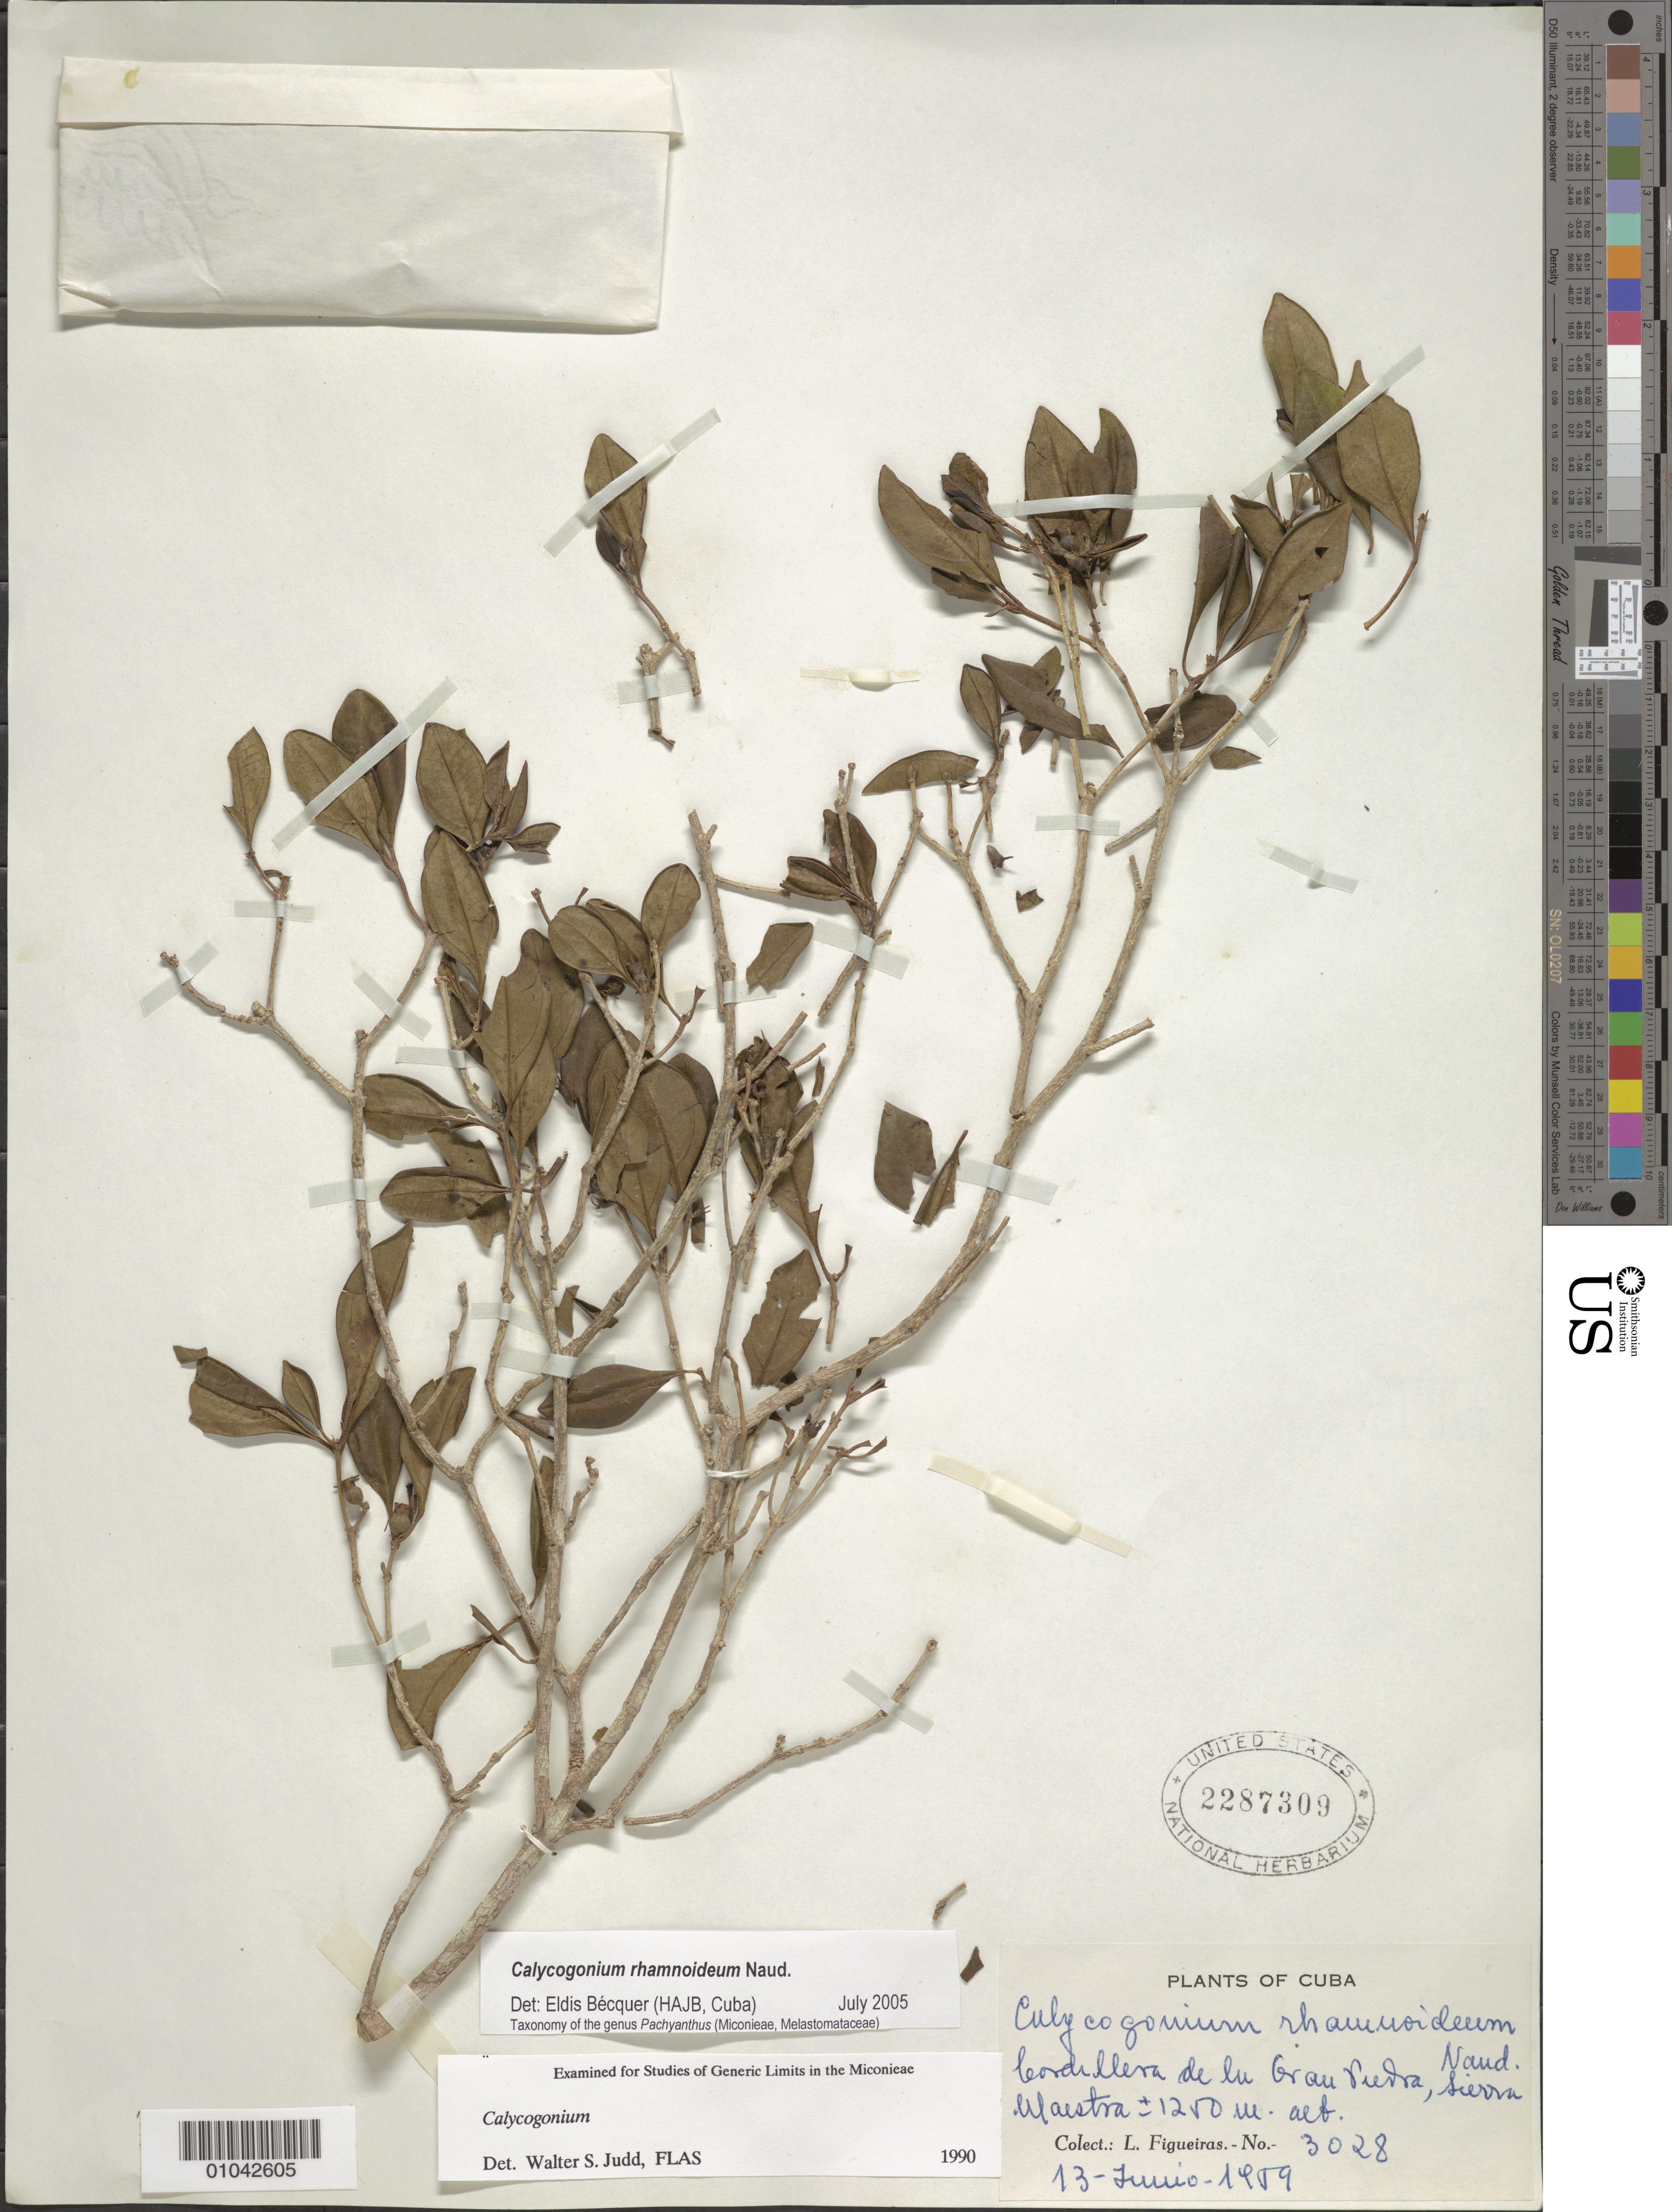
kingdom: Plantae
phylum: Tracheophyta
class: Magnoliopsida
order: Myrtales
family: Melastomataceae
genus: Calycogonium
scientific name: Calycogonium rhamnoideum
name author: Naudin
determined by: Bécquer Granados, E. R., (HAJB)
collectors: M. López Figueiras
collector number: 3028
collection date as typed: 13 Jun 1959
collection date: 1959-06-13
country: Cuba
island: Cuba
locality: Cordillera de la Gran Piedra, Sierra Maestra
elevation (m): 1250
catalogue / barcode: US 2484600